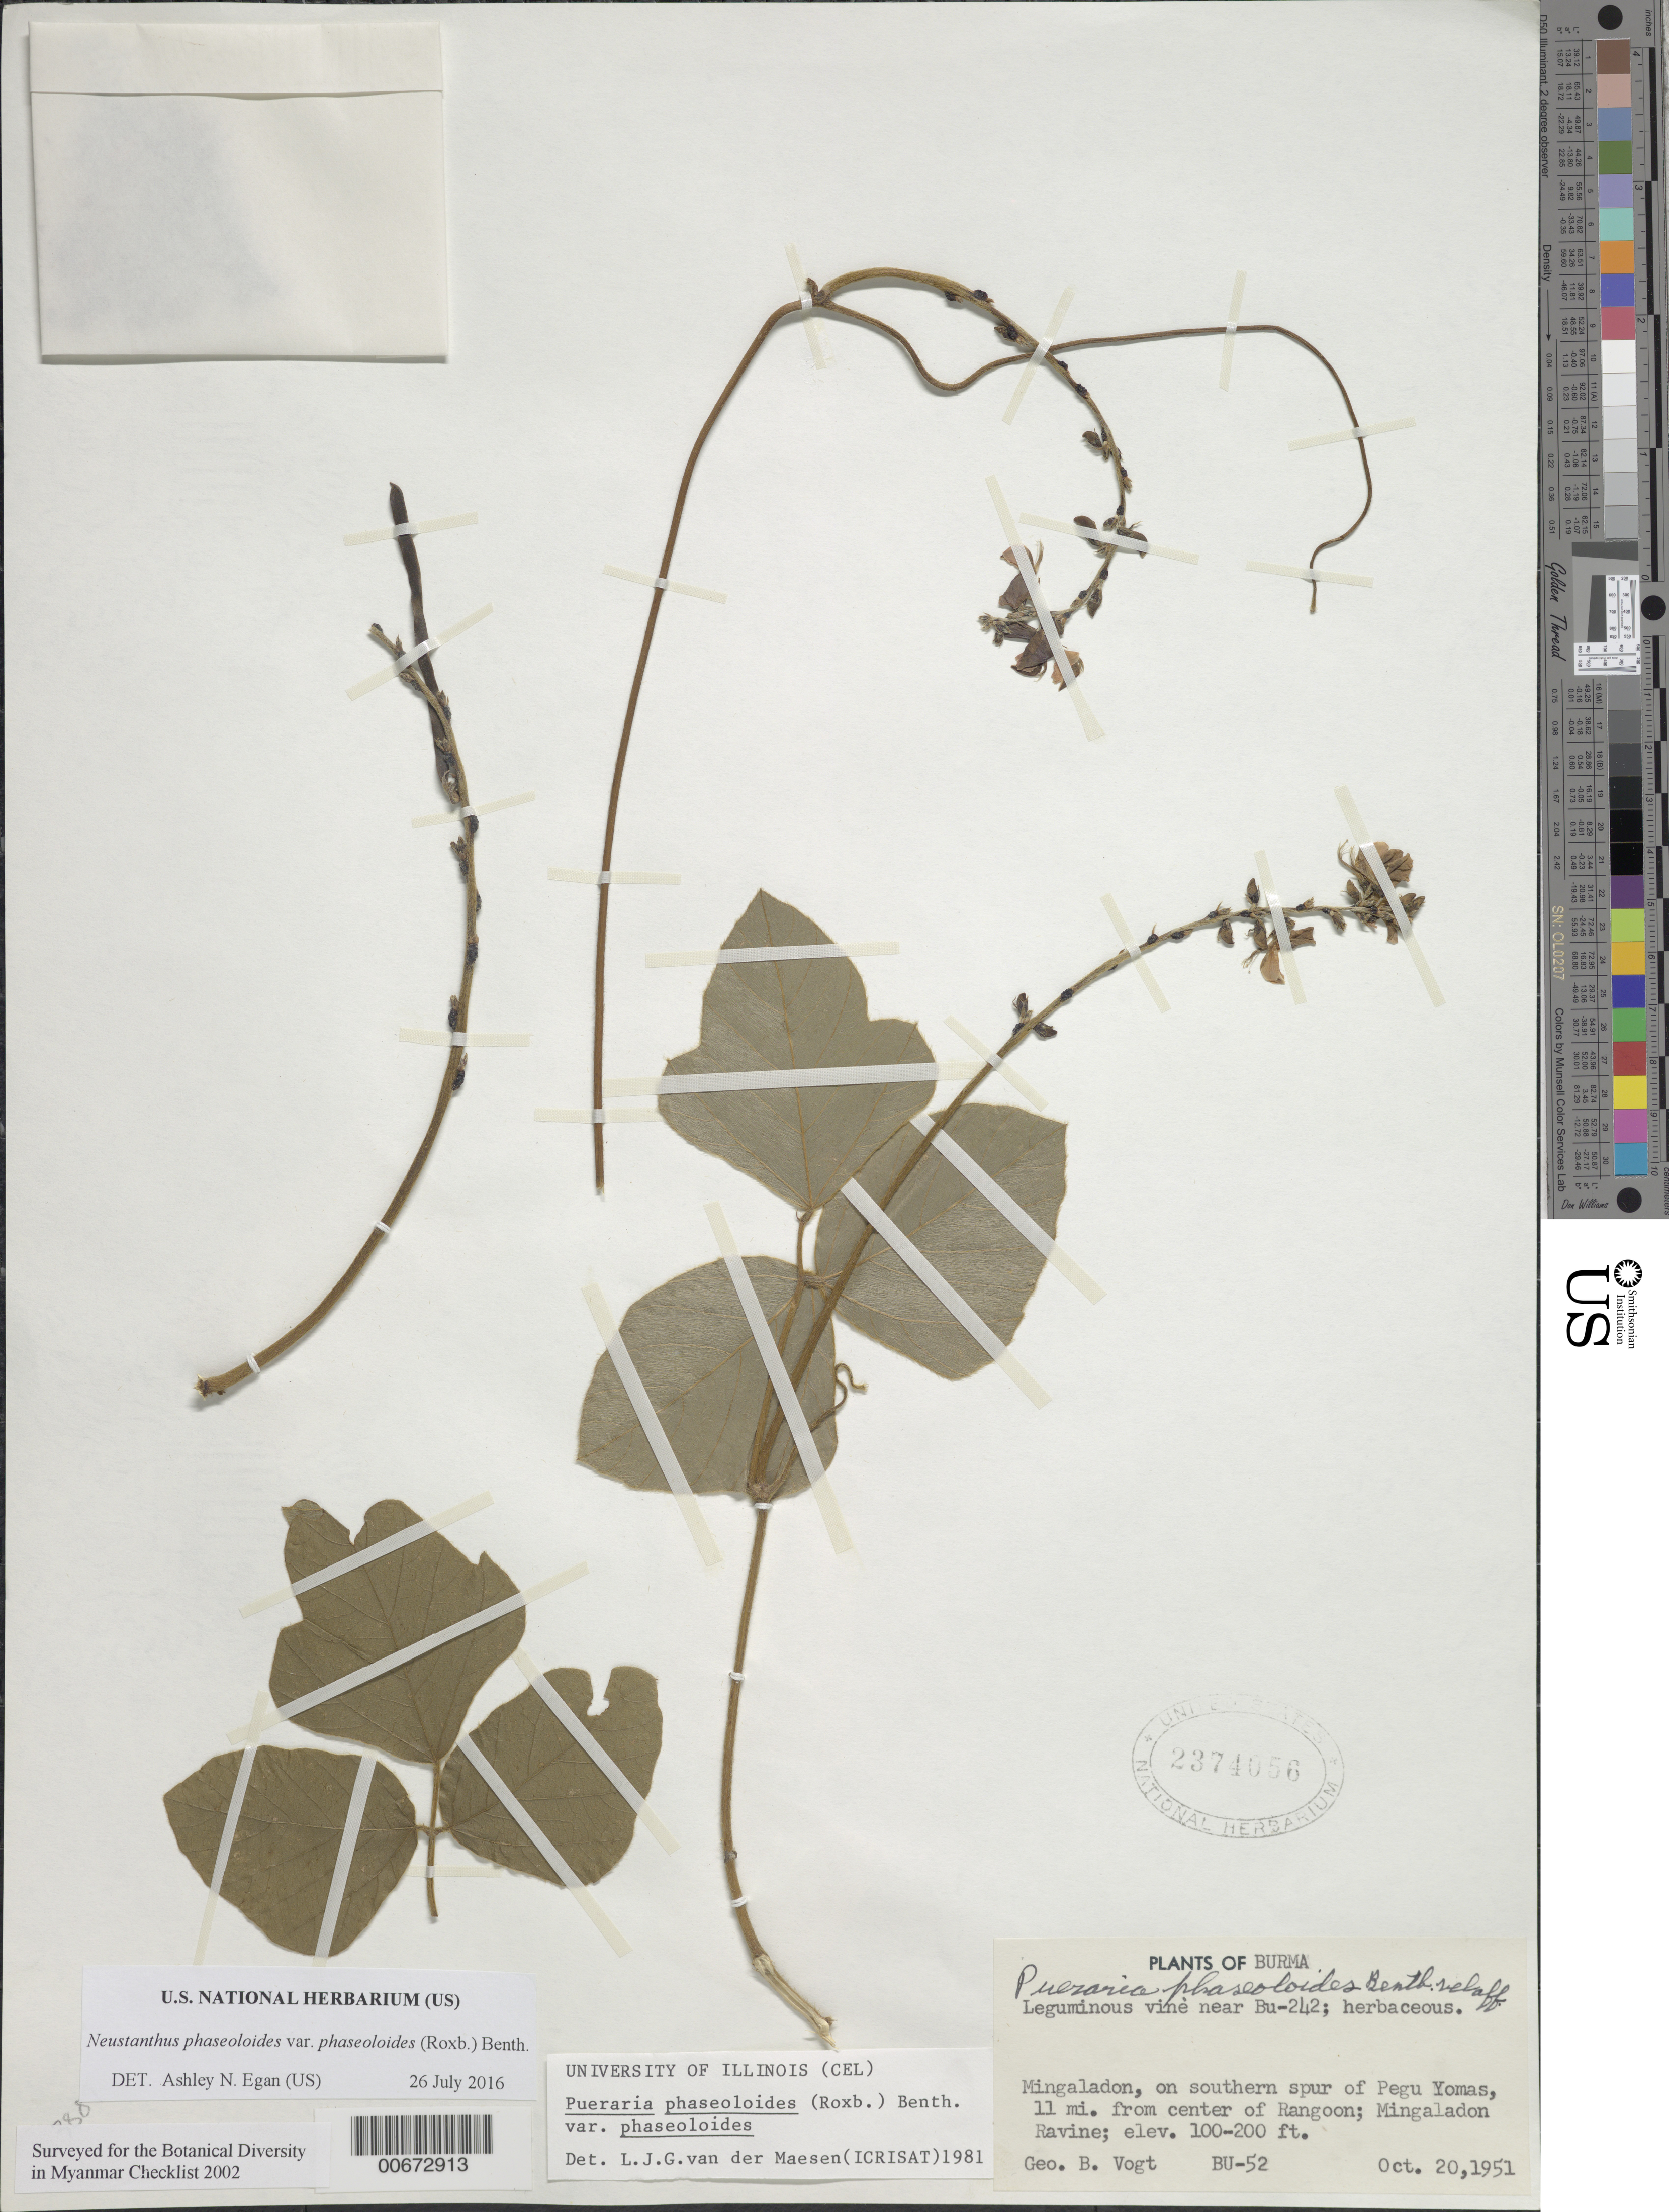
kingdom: Plantae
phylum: Tracheophyta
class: Magnoliopsida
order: Fabales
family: Fabaceae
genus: Neustanthus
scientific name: Neustanthus phaseoloides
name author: (Roxb.) Benth.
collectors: G. Vogt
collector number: BU-52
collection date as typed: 20 Oct 1951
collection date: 1951-10-20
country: Myanmar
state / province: Yangon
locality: Mingaladon, southern spur of Pegu Yomas, Rangoon.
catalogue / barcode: US 2374056